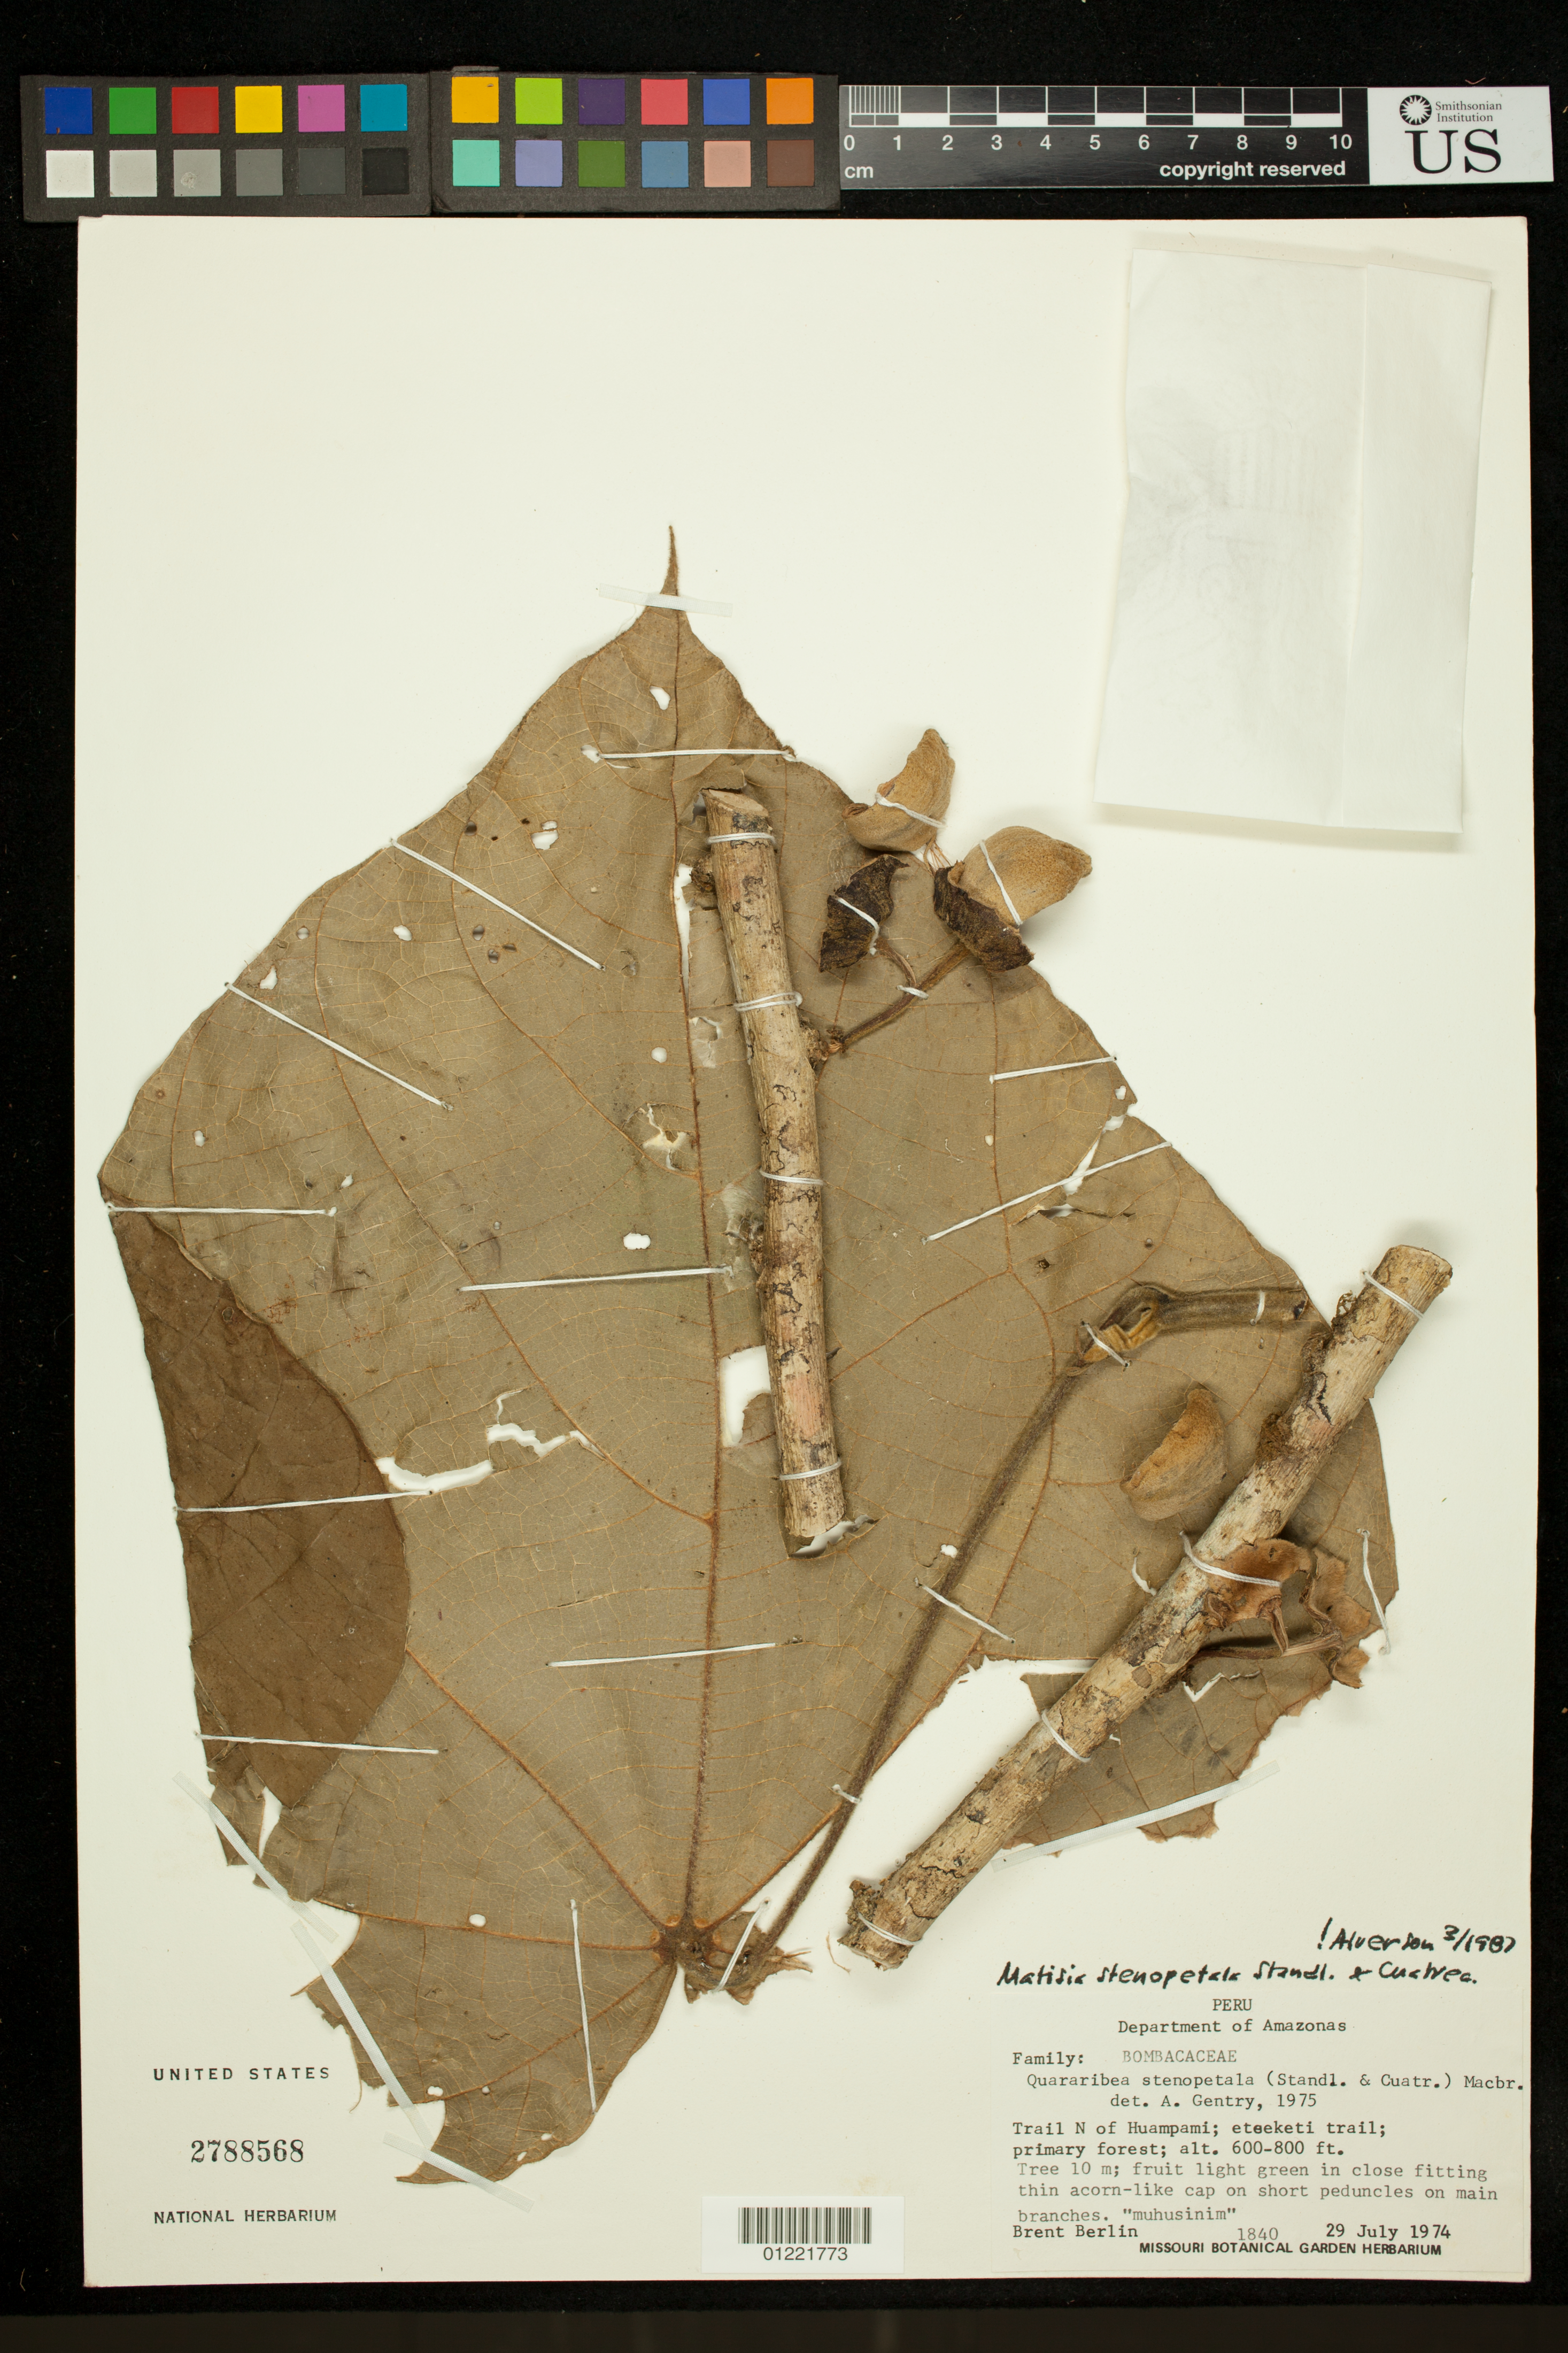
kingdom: Plantae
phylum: Tracheophyta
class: Magnoliopsida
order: Malvales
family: Malvaceae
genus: Matisia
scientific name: Matisia stenopetala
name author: Standl. & Cuatrec.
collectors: B. Berlin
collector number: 1840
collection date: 1974-07-29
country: Peru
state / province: Amazonas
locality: Trail N of Huampami; eteketi trail; primary forest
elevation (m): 183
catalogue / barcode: US 2788568